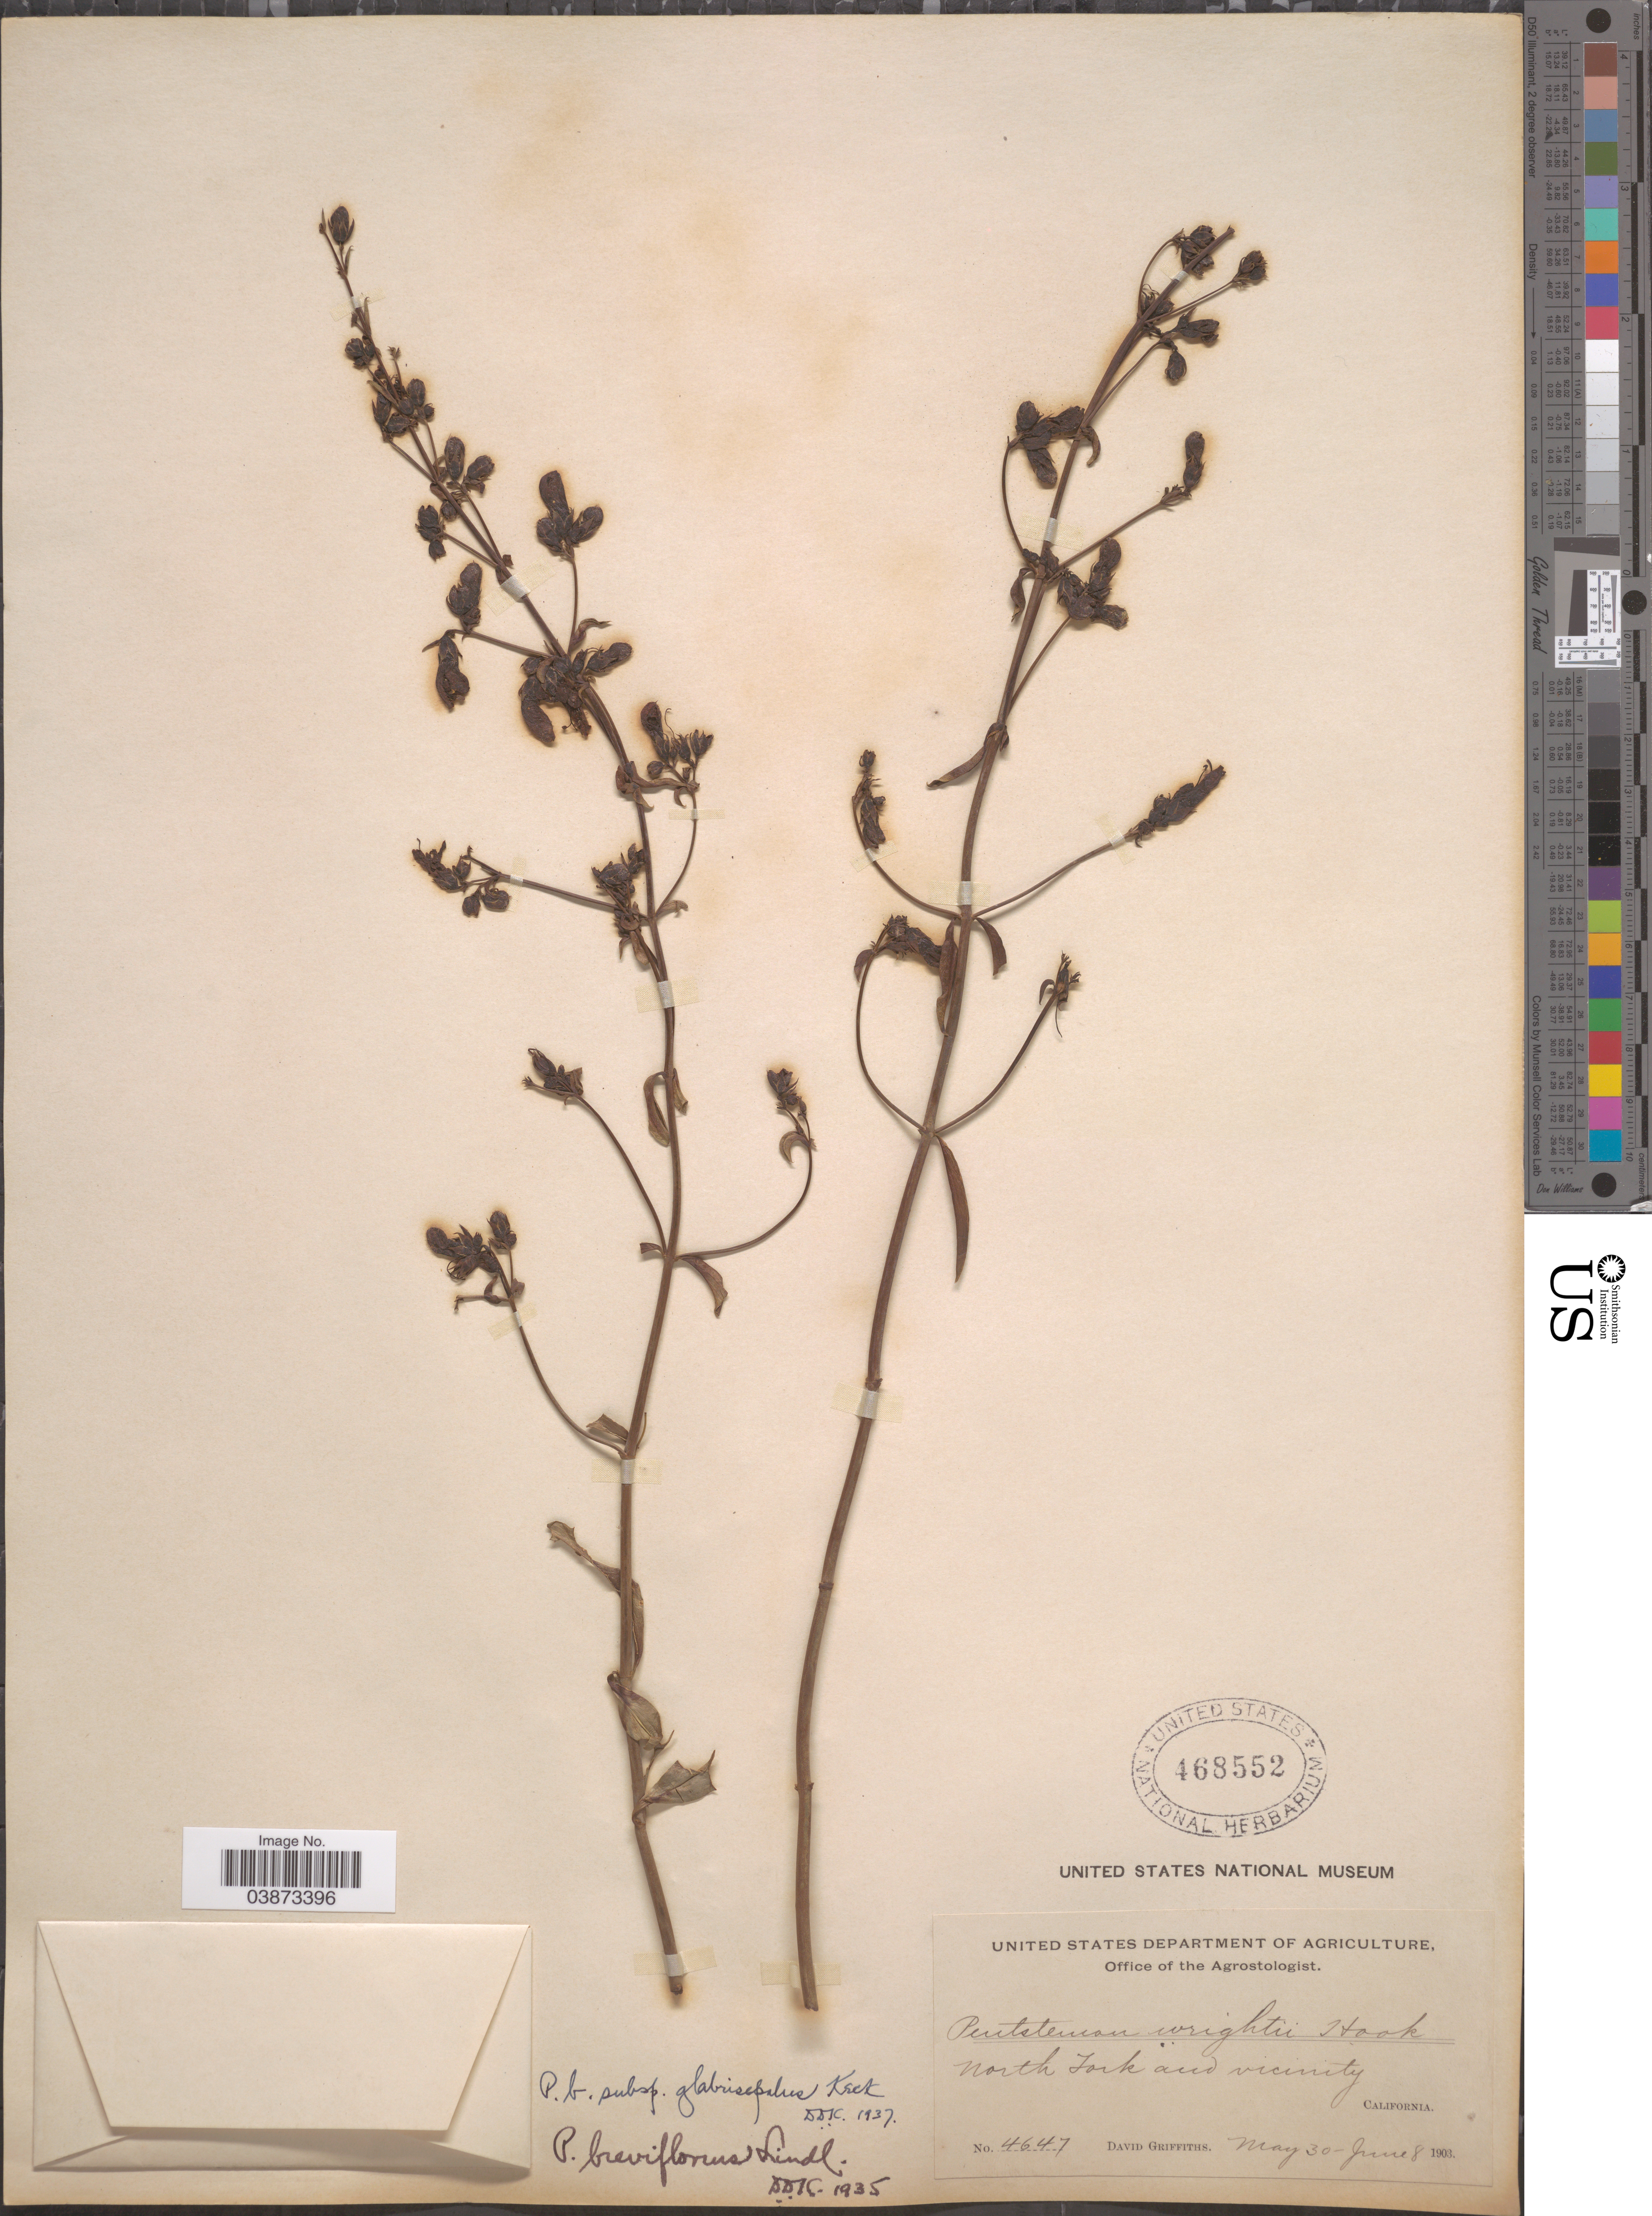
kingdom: Plantae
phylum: Tracheophyta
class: Magnoliopsida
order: Lamiales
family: Plantaginaceae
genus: Penstemon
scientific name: Penstemon breviflorus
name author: Lindl.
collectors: D. Griffiths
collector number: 4647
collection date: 1903-05-30/1903-06-08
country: United States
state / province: California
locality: North Fork and vicinity.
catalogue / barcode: US 468552